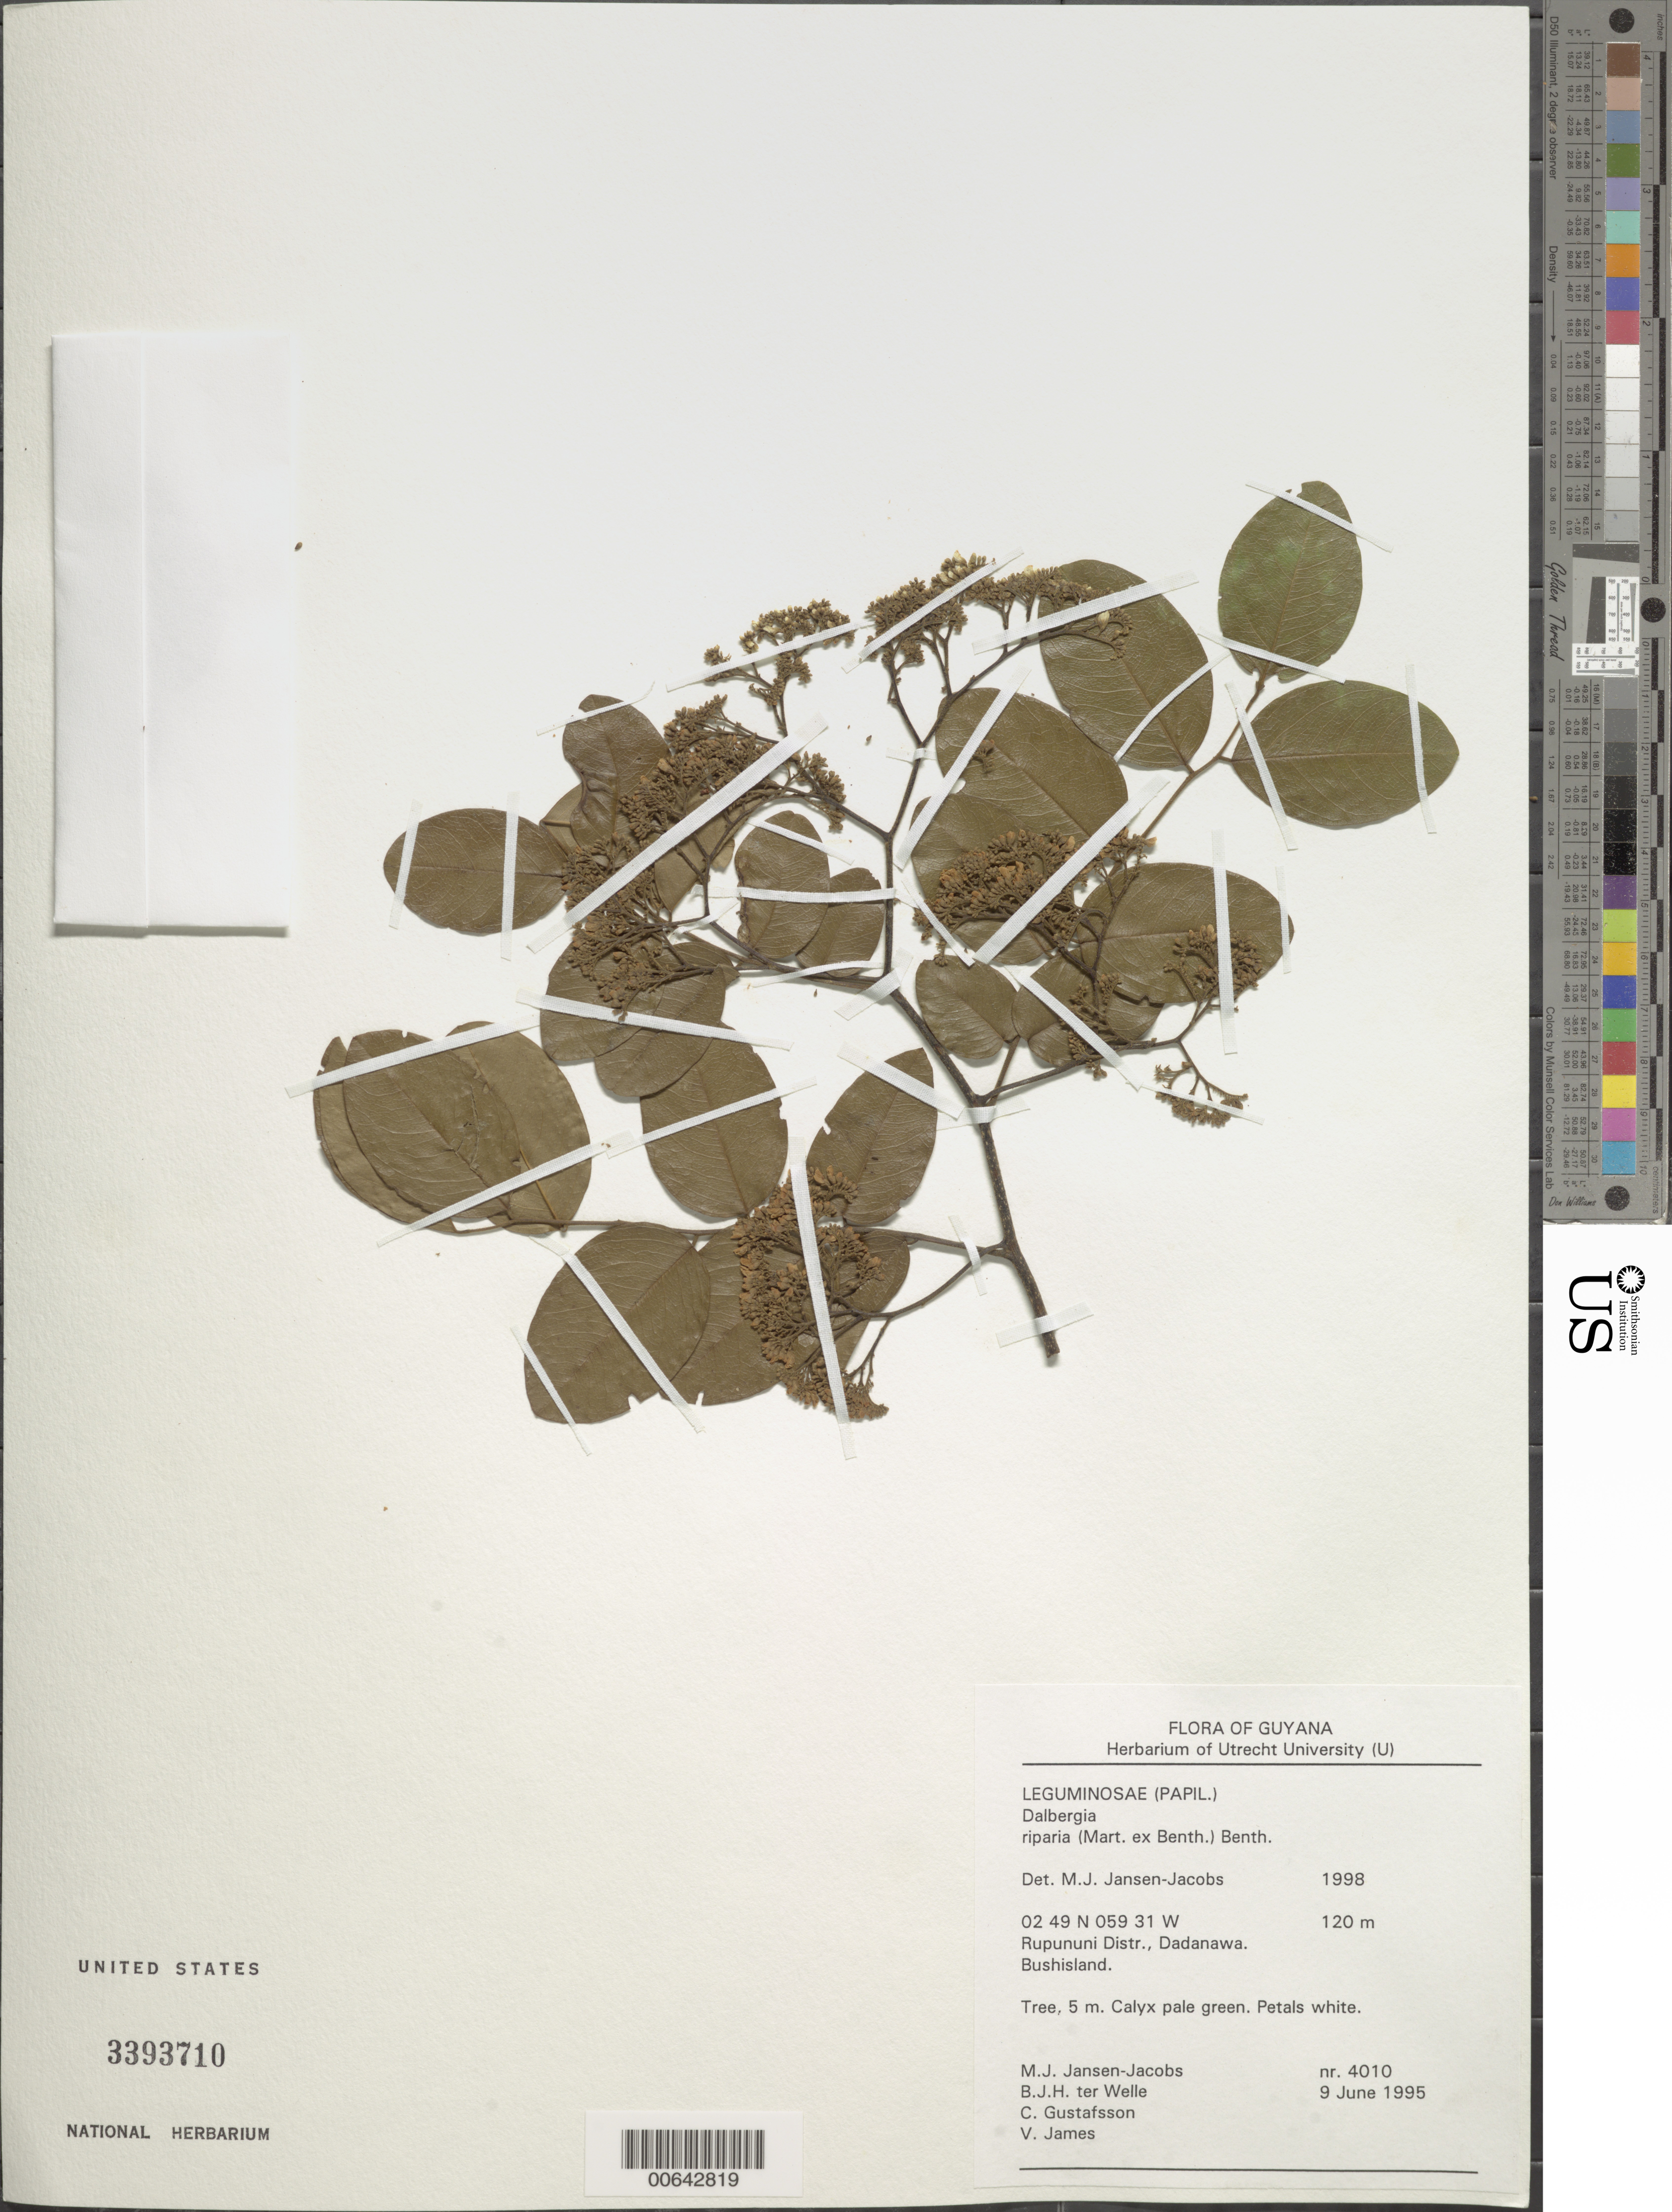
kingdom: Plantae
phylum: Tracheophyta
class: Magnoliopsida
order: Fabales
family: Fabaceae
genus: Dalbergia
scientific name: Dalbergia riparia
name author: (Mart.) Benth.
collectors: M. J. Jansen-Jacobs, B. Welle, C. G. Gustafsson & V. James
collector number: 4010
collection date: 1995-06-09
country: Guyana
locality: Rupununi Distr., Dadanawa. Bushisland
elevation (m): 120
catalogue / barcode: US 3393710